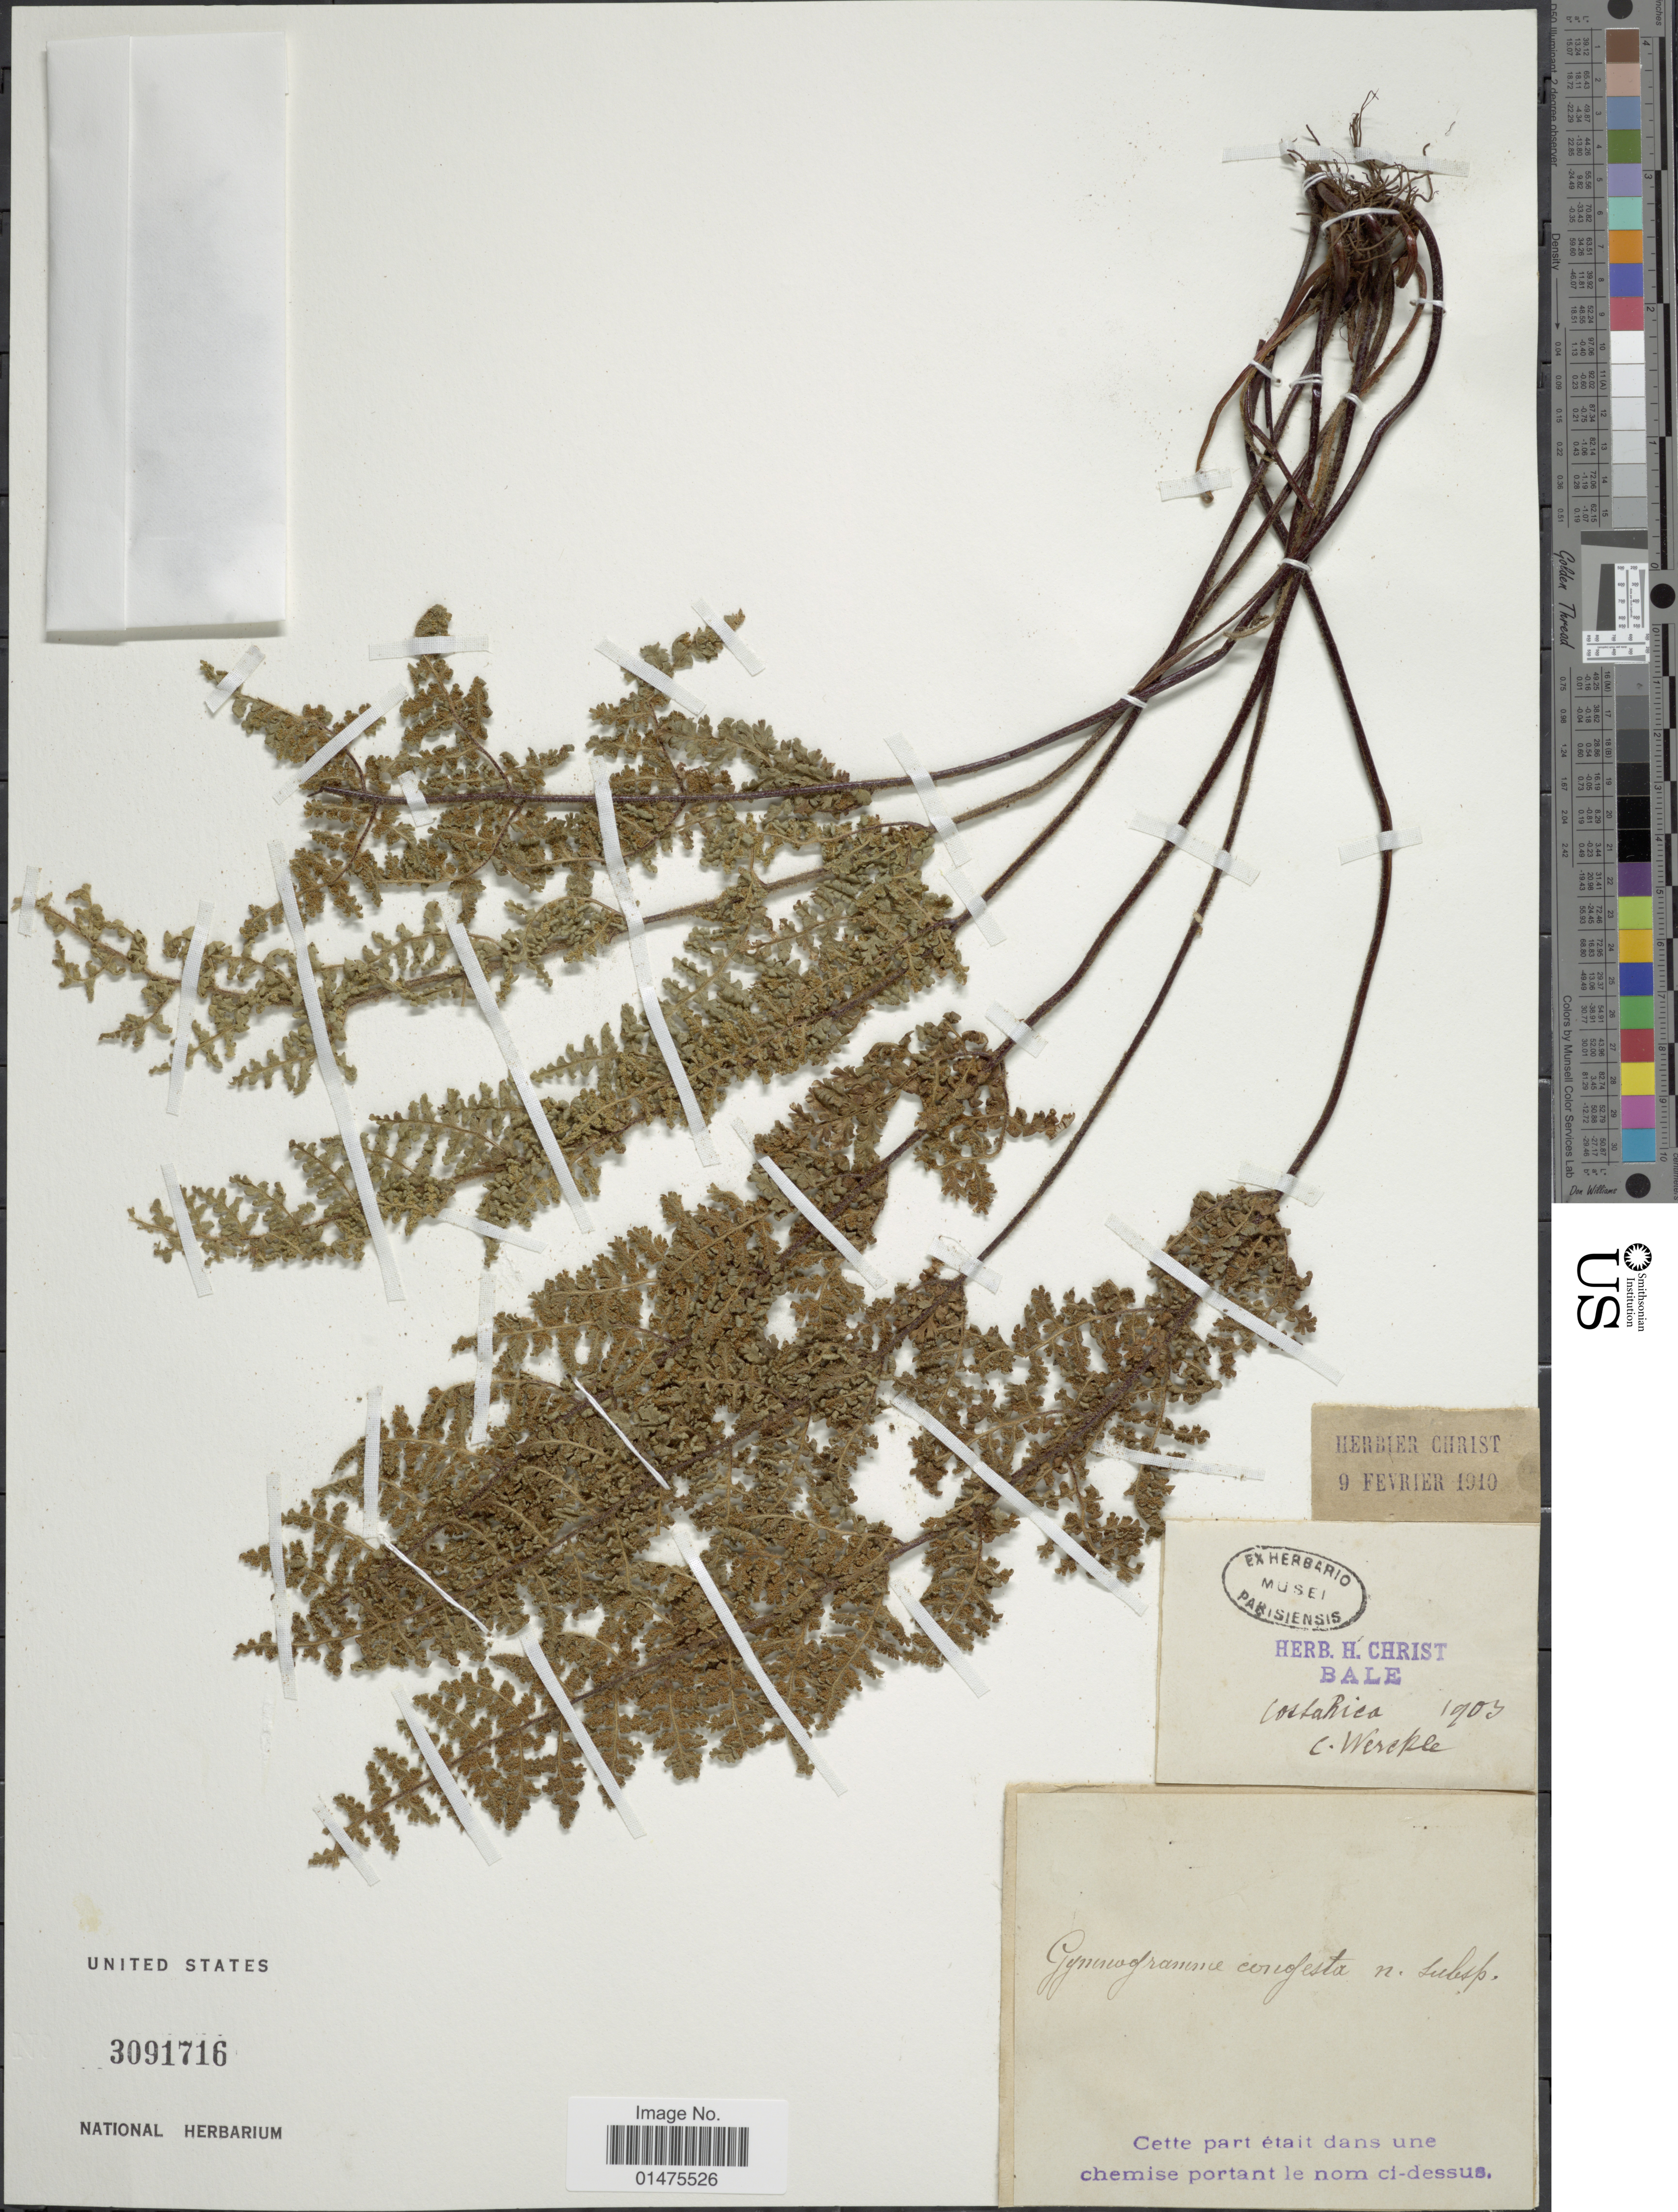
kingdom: Plantae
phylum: Tracheophyta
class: Polypodiopsida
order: Polypodiales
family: Pteridaceae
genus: Jamesonia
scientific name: Jamesonia congesta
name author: (Christ) Christenh.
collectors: C. Wercklé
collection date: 1903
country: Costa Rica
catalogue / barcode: US 3091716